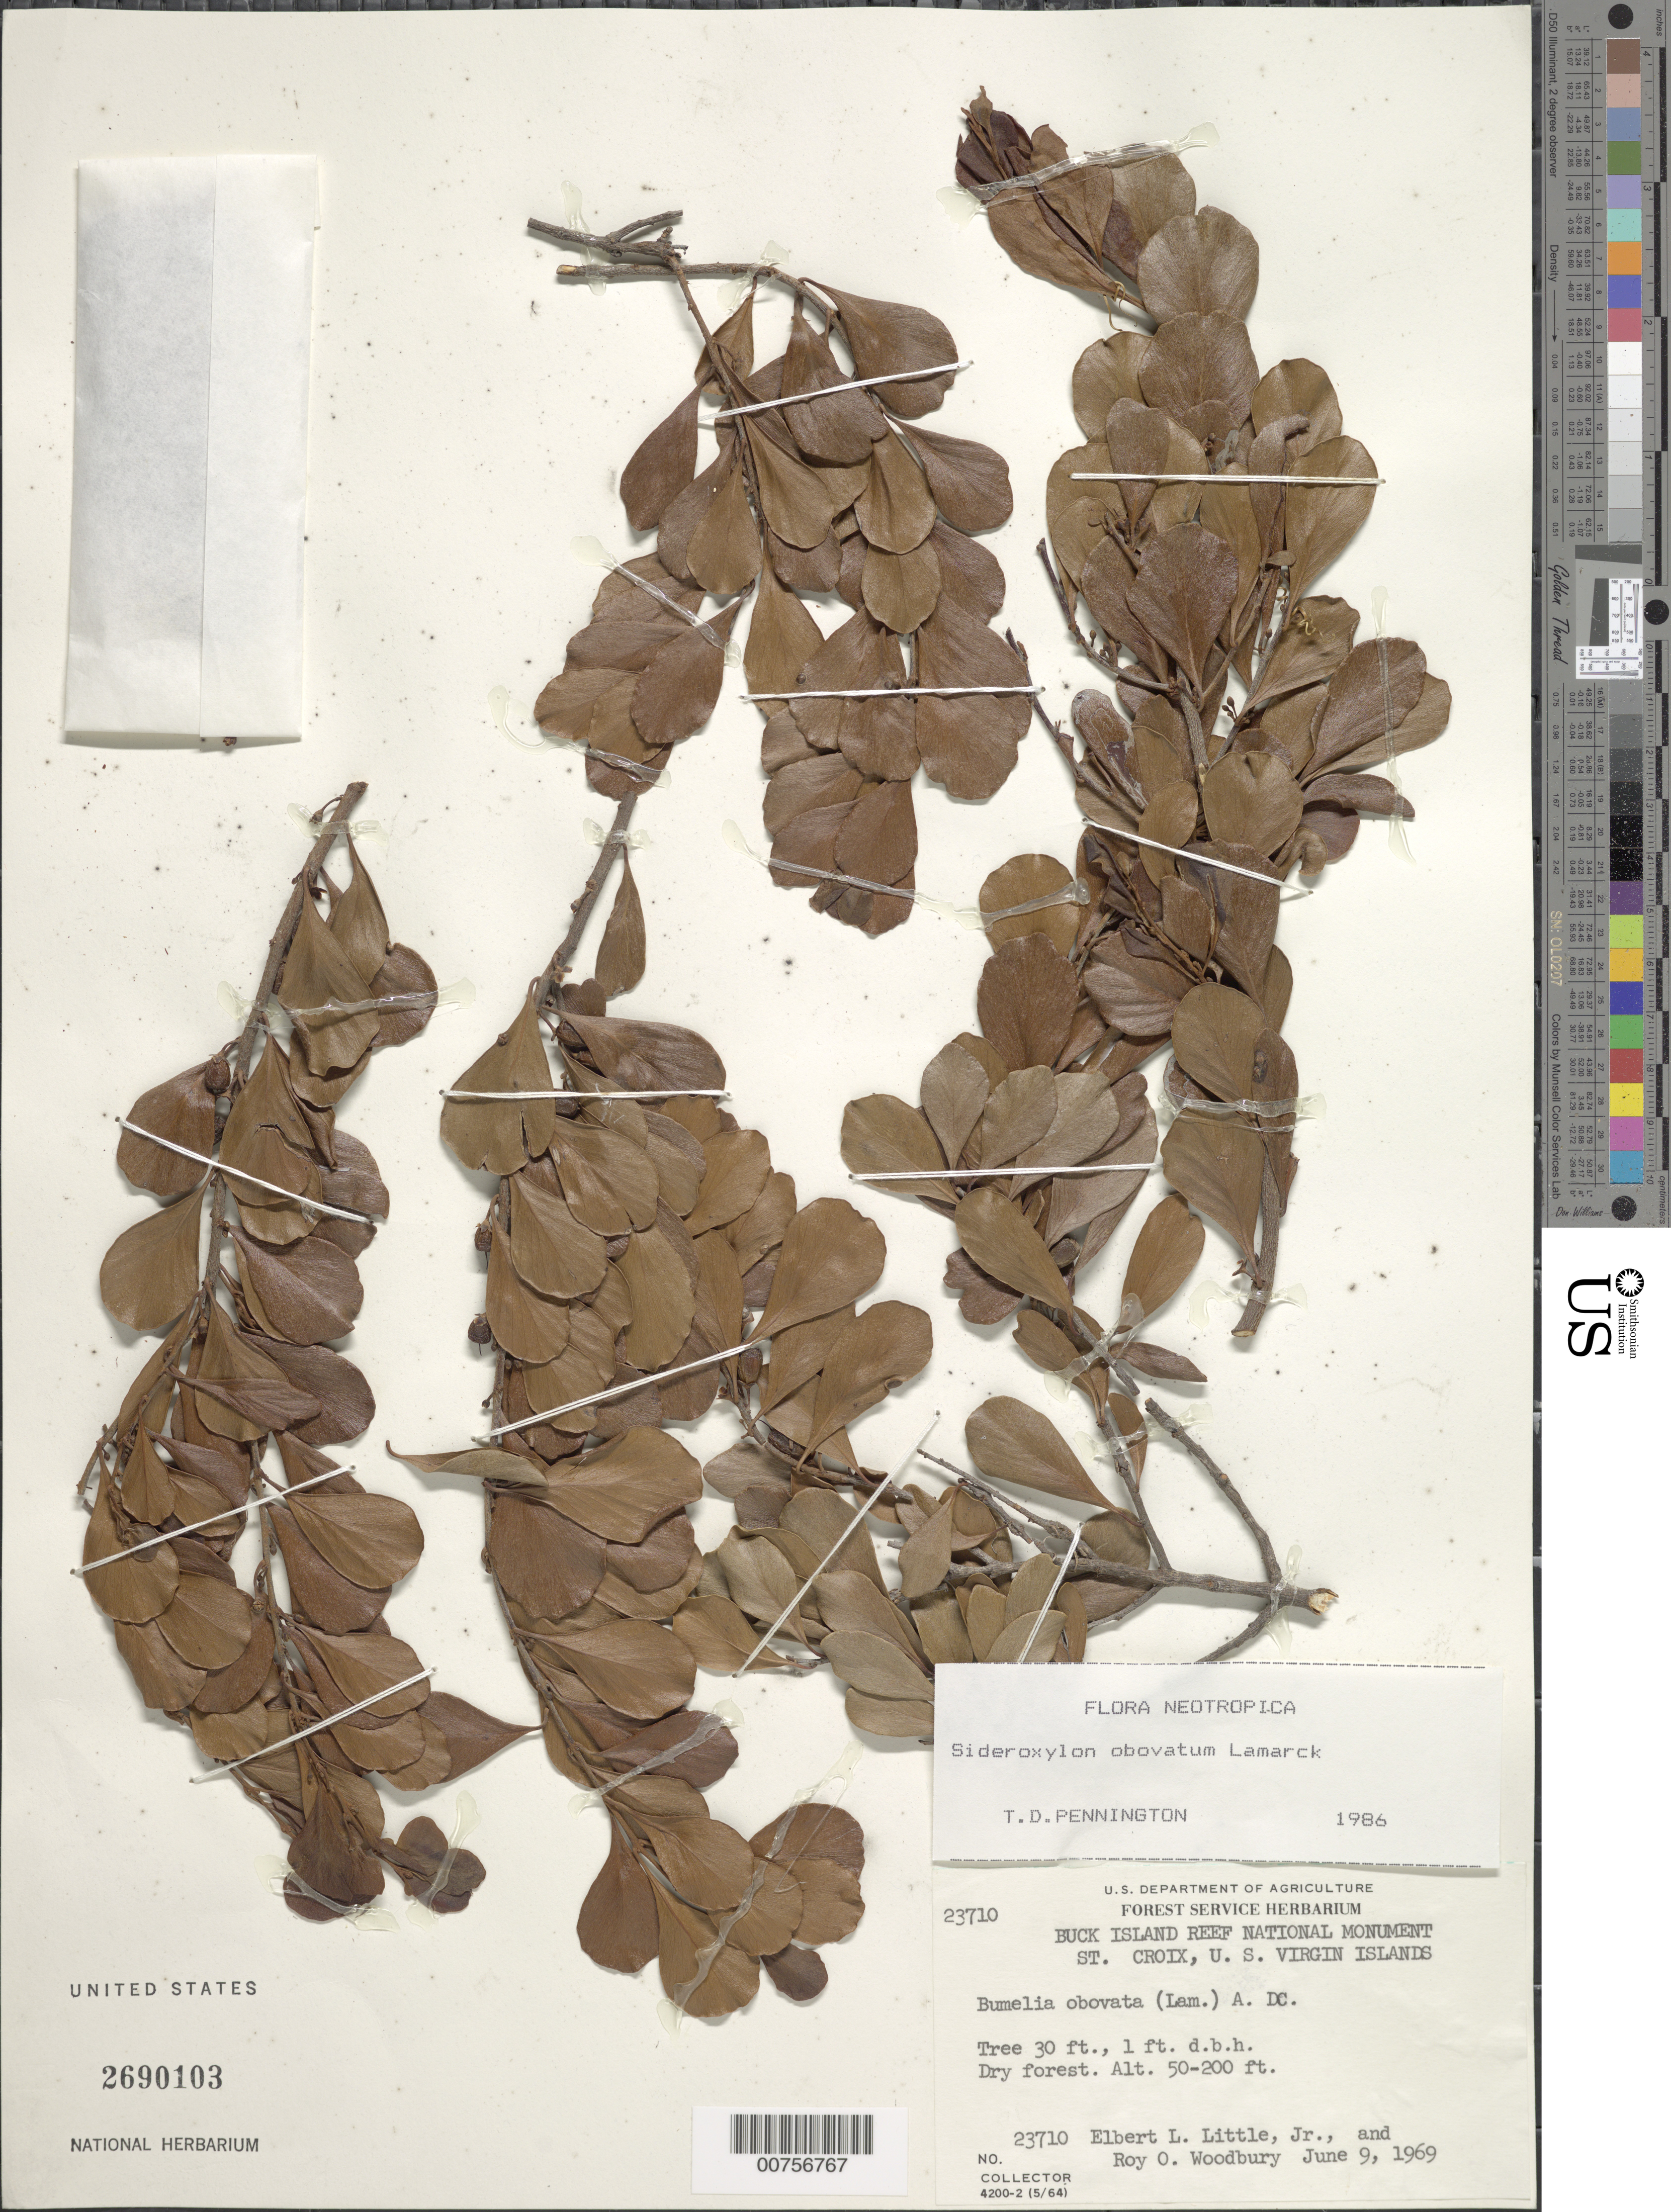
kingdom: Plantae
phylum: Tracheophyta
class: Magnoliopsida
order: Ericales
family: Sapotaceae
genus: Sideroxylon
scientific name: Sideroxylon obovatum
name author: Lam.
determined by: Pennington, T. D., (K)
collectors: E. L. Little & R. O. Woodbury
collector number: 23710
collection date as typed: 09 Jun 1969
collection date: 1969-06-09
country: U.S. Virgin Islands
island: St. Croix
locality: Buck Island Reef National Monument.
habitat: Dry forest.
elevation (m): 15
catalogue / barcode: US 2690103